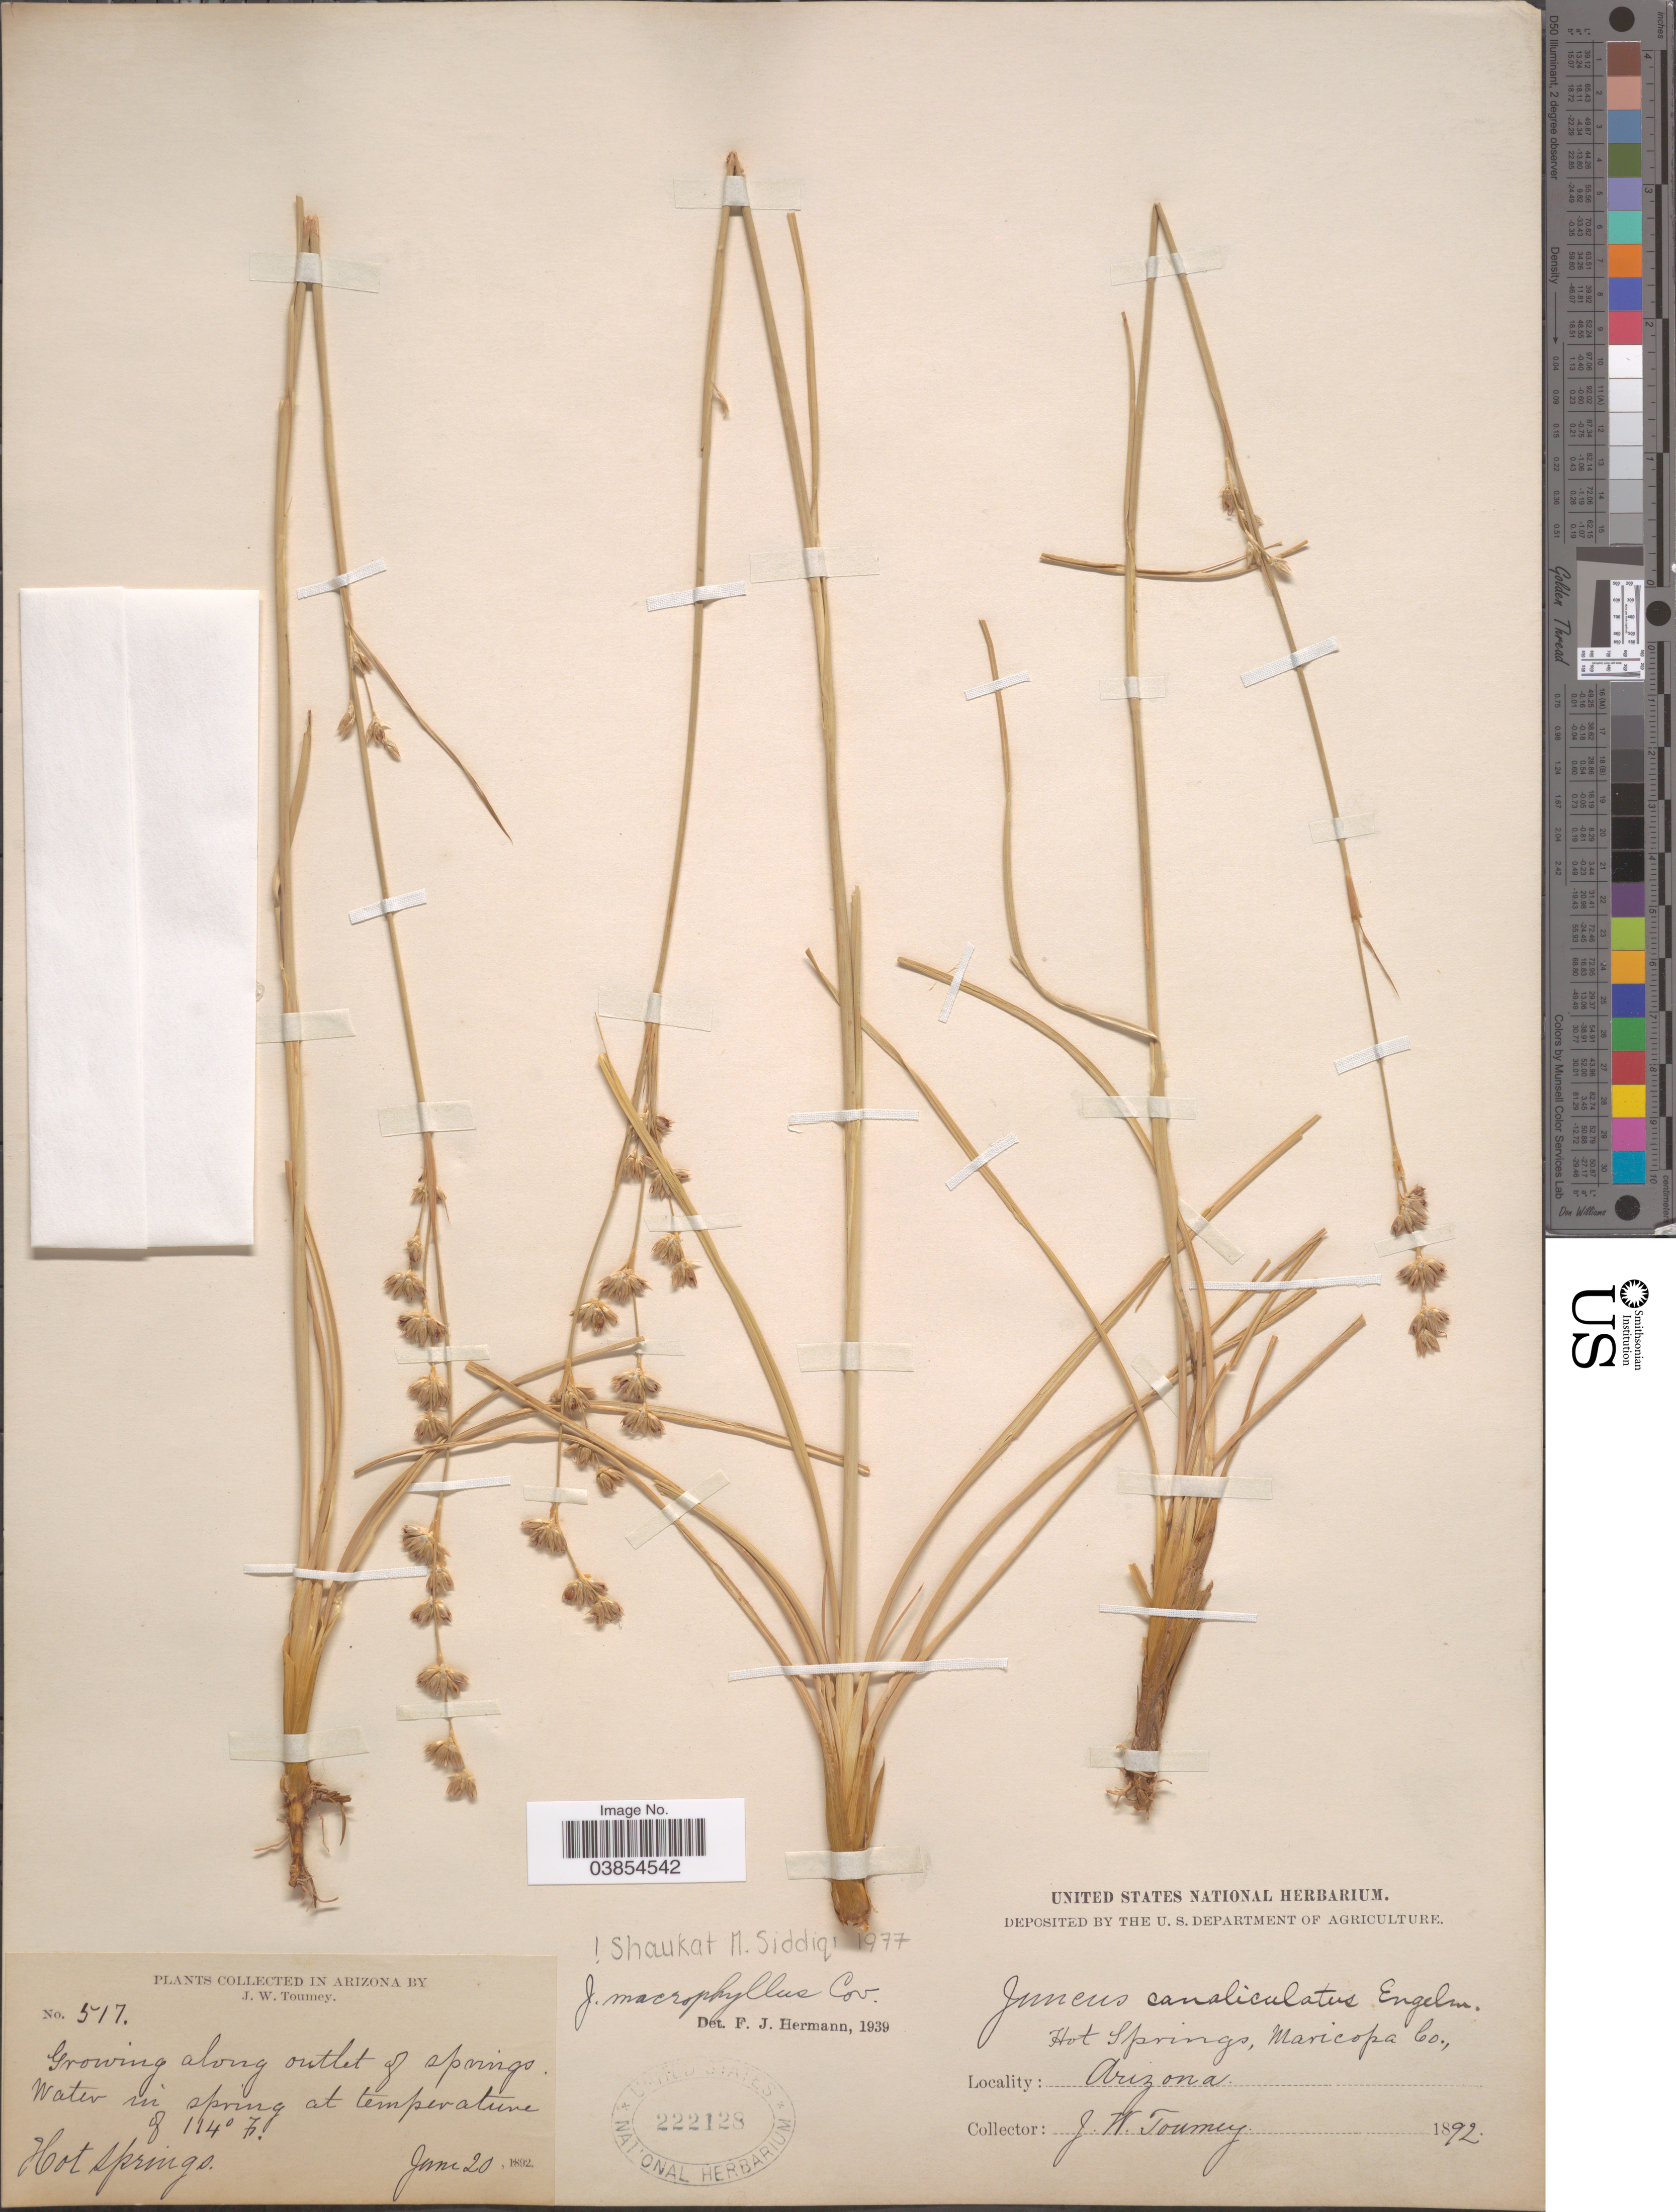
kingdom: Plantae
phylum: Tracheophyta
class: Liliopsida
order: Poales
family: Juncaceae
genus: Juncus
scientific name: Juncus macrophyllus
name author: Coville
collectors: J. Tourney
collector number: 517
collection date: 1892-06-20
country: United States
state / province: Arizona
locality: Along outlet of springs. Hot Springs, Maricopa Co.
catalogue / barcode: US 222128